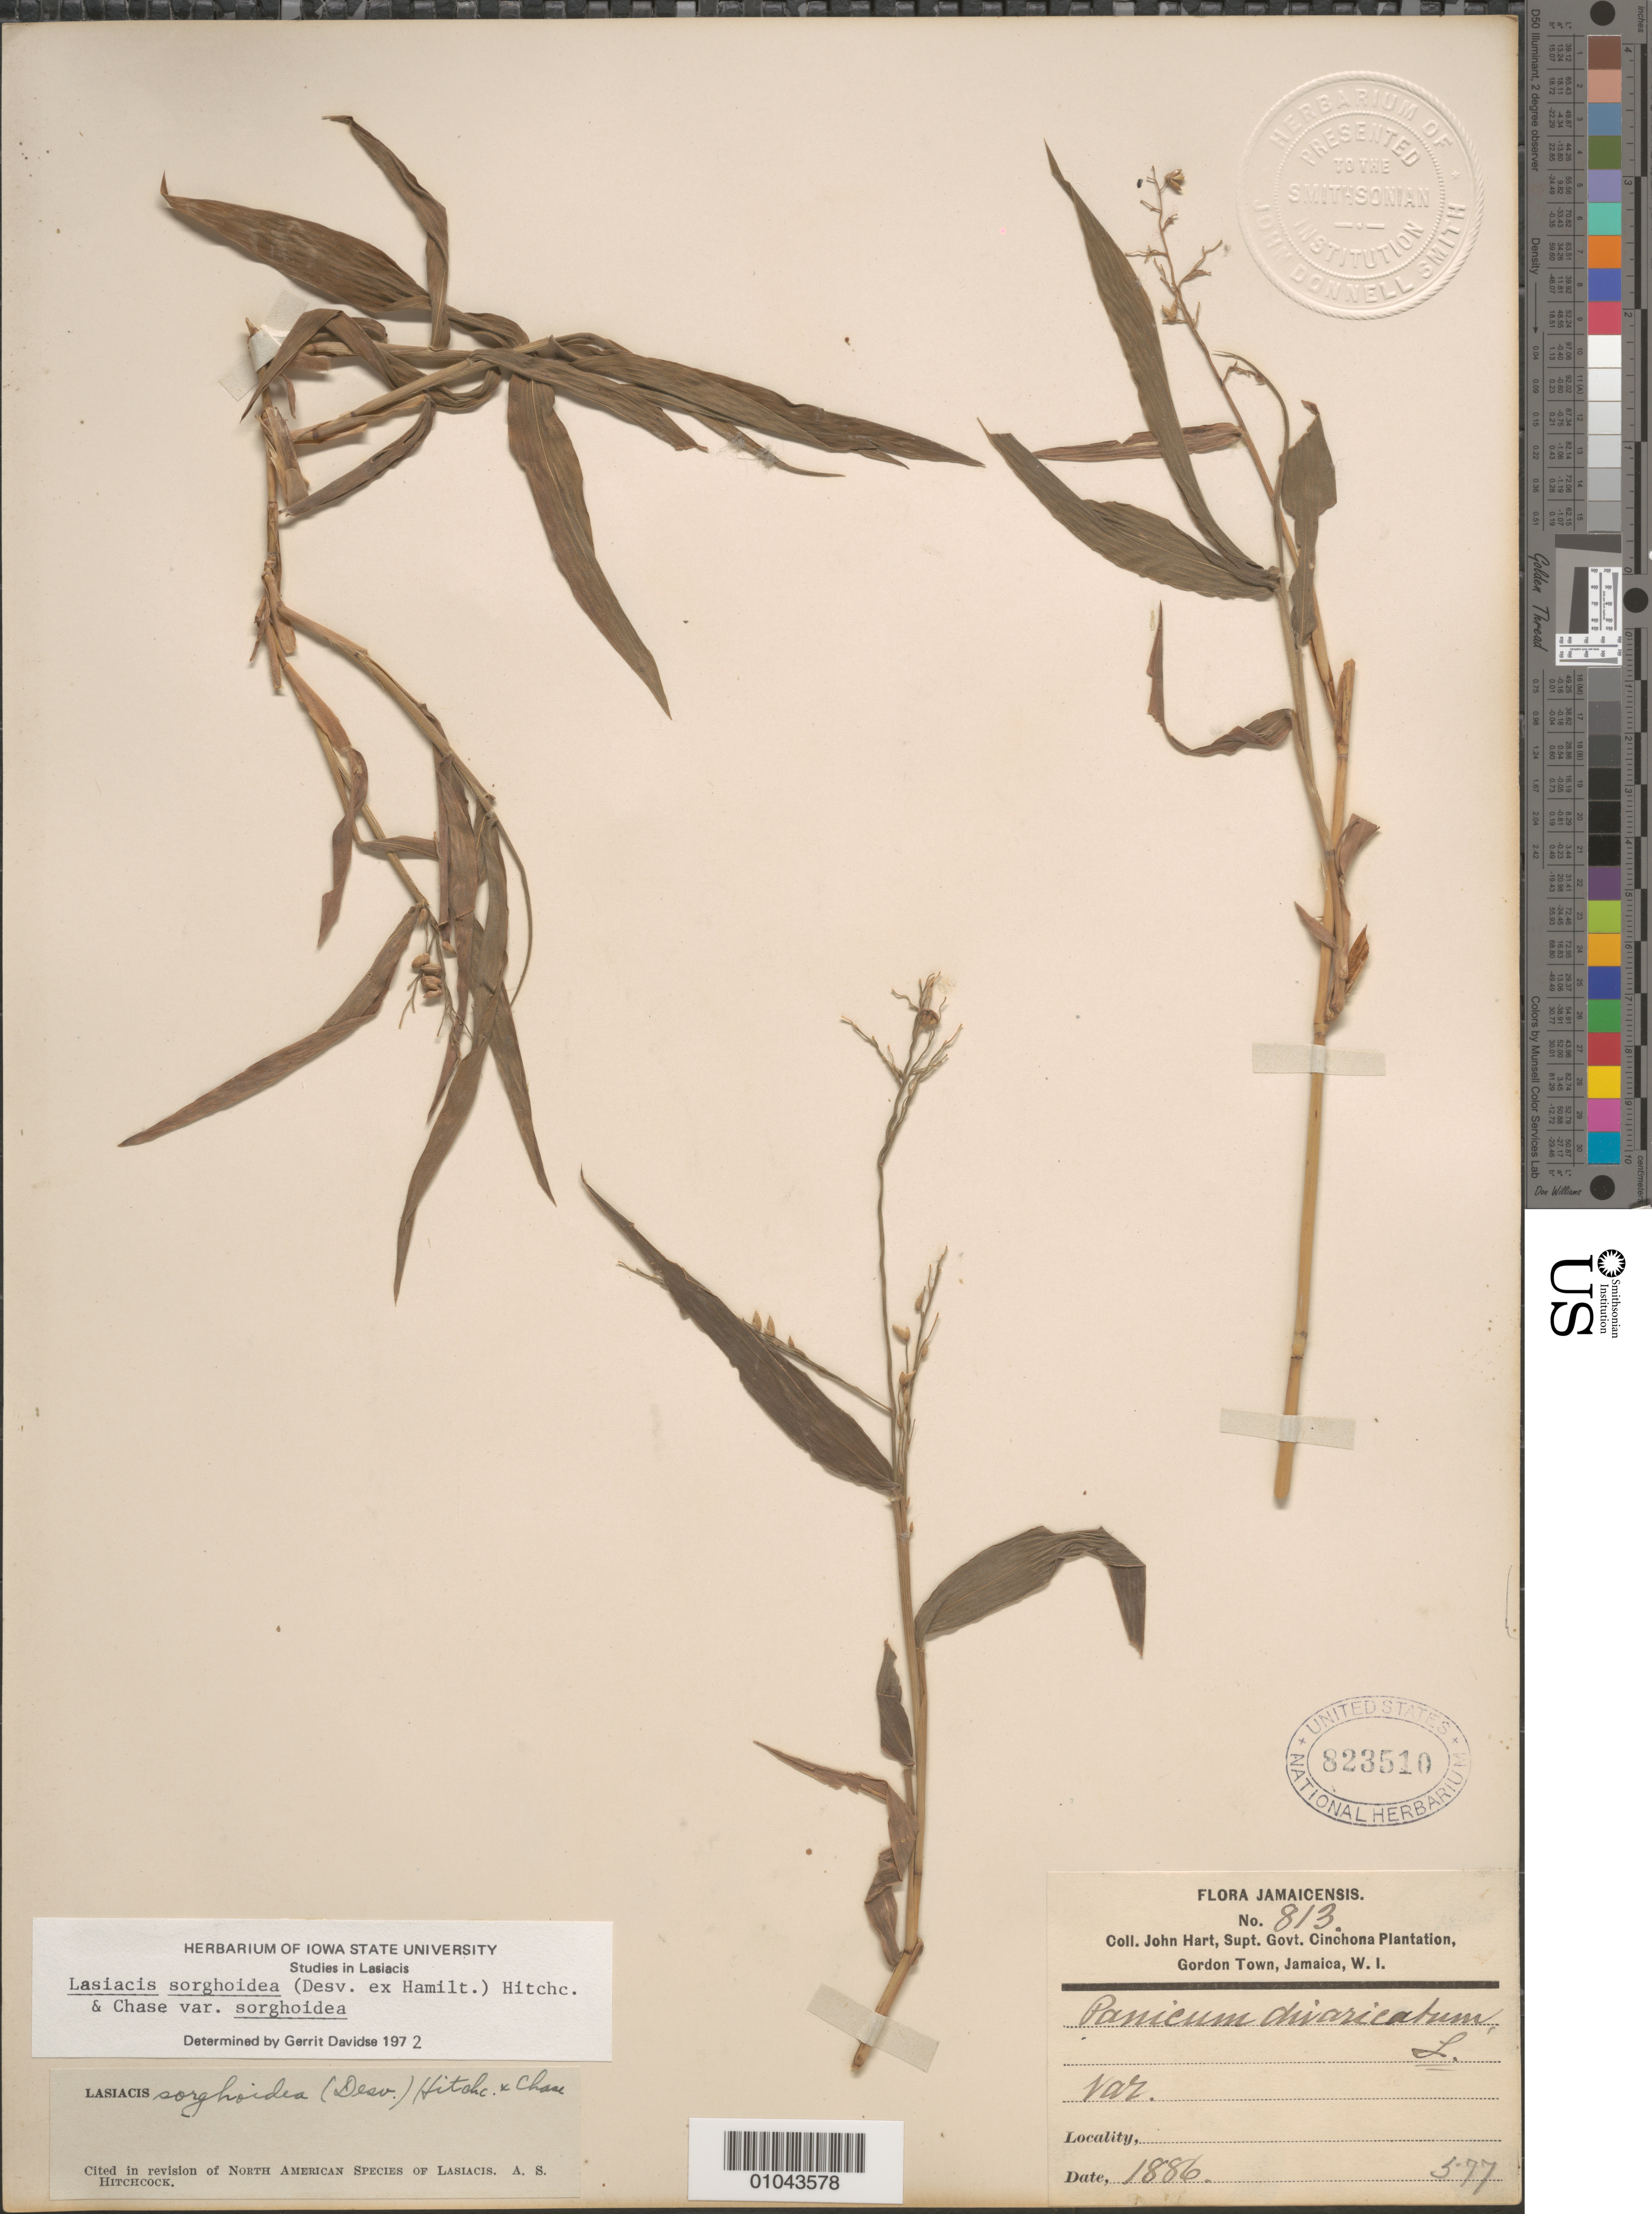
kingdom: Plantae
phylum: Tracheophyta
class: Liliopsida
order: Poales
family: Poaceae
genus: Lasiacis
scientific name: Lasiacis sorghoidea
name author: (Desv. ex Ham.) Hitchc. & Chase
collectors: J. Hart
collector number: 813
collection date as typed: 01 Jan 1886 to 31 Dec 1886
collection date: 1886-01-01/1886-12-31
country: Jamaica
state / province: Saint Andrew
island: Jamaica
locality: Cinchona Plantation, Gordon town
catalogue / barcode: US 823510